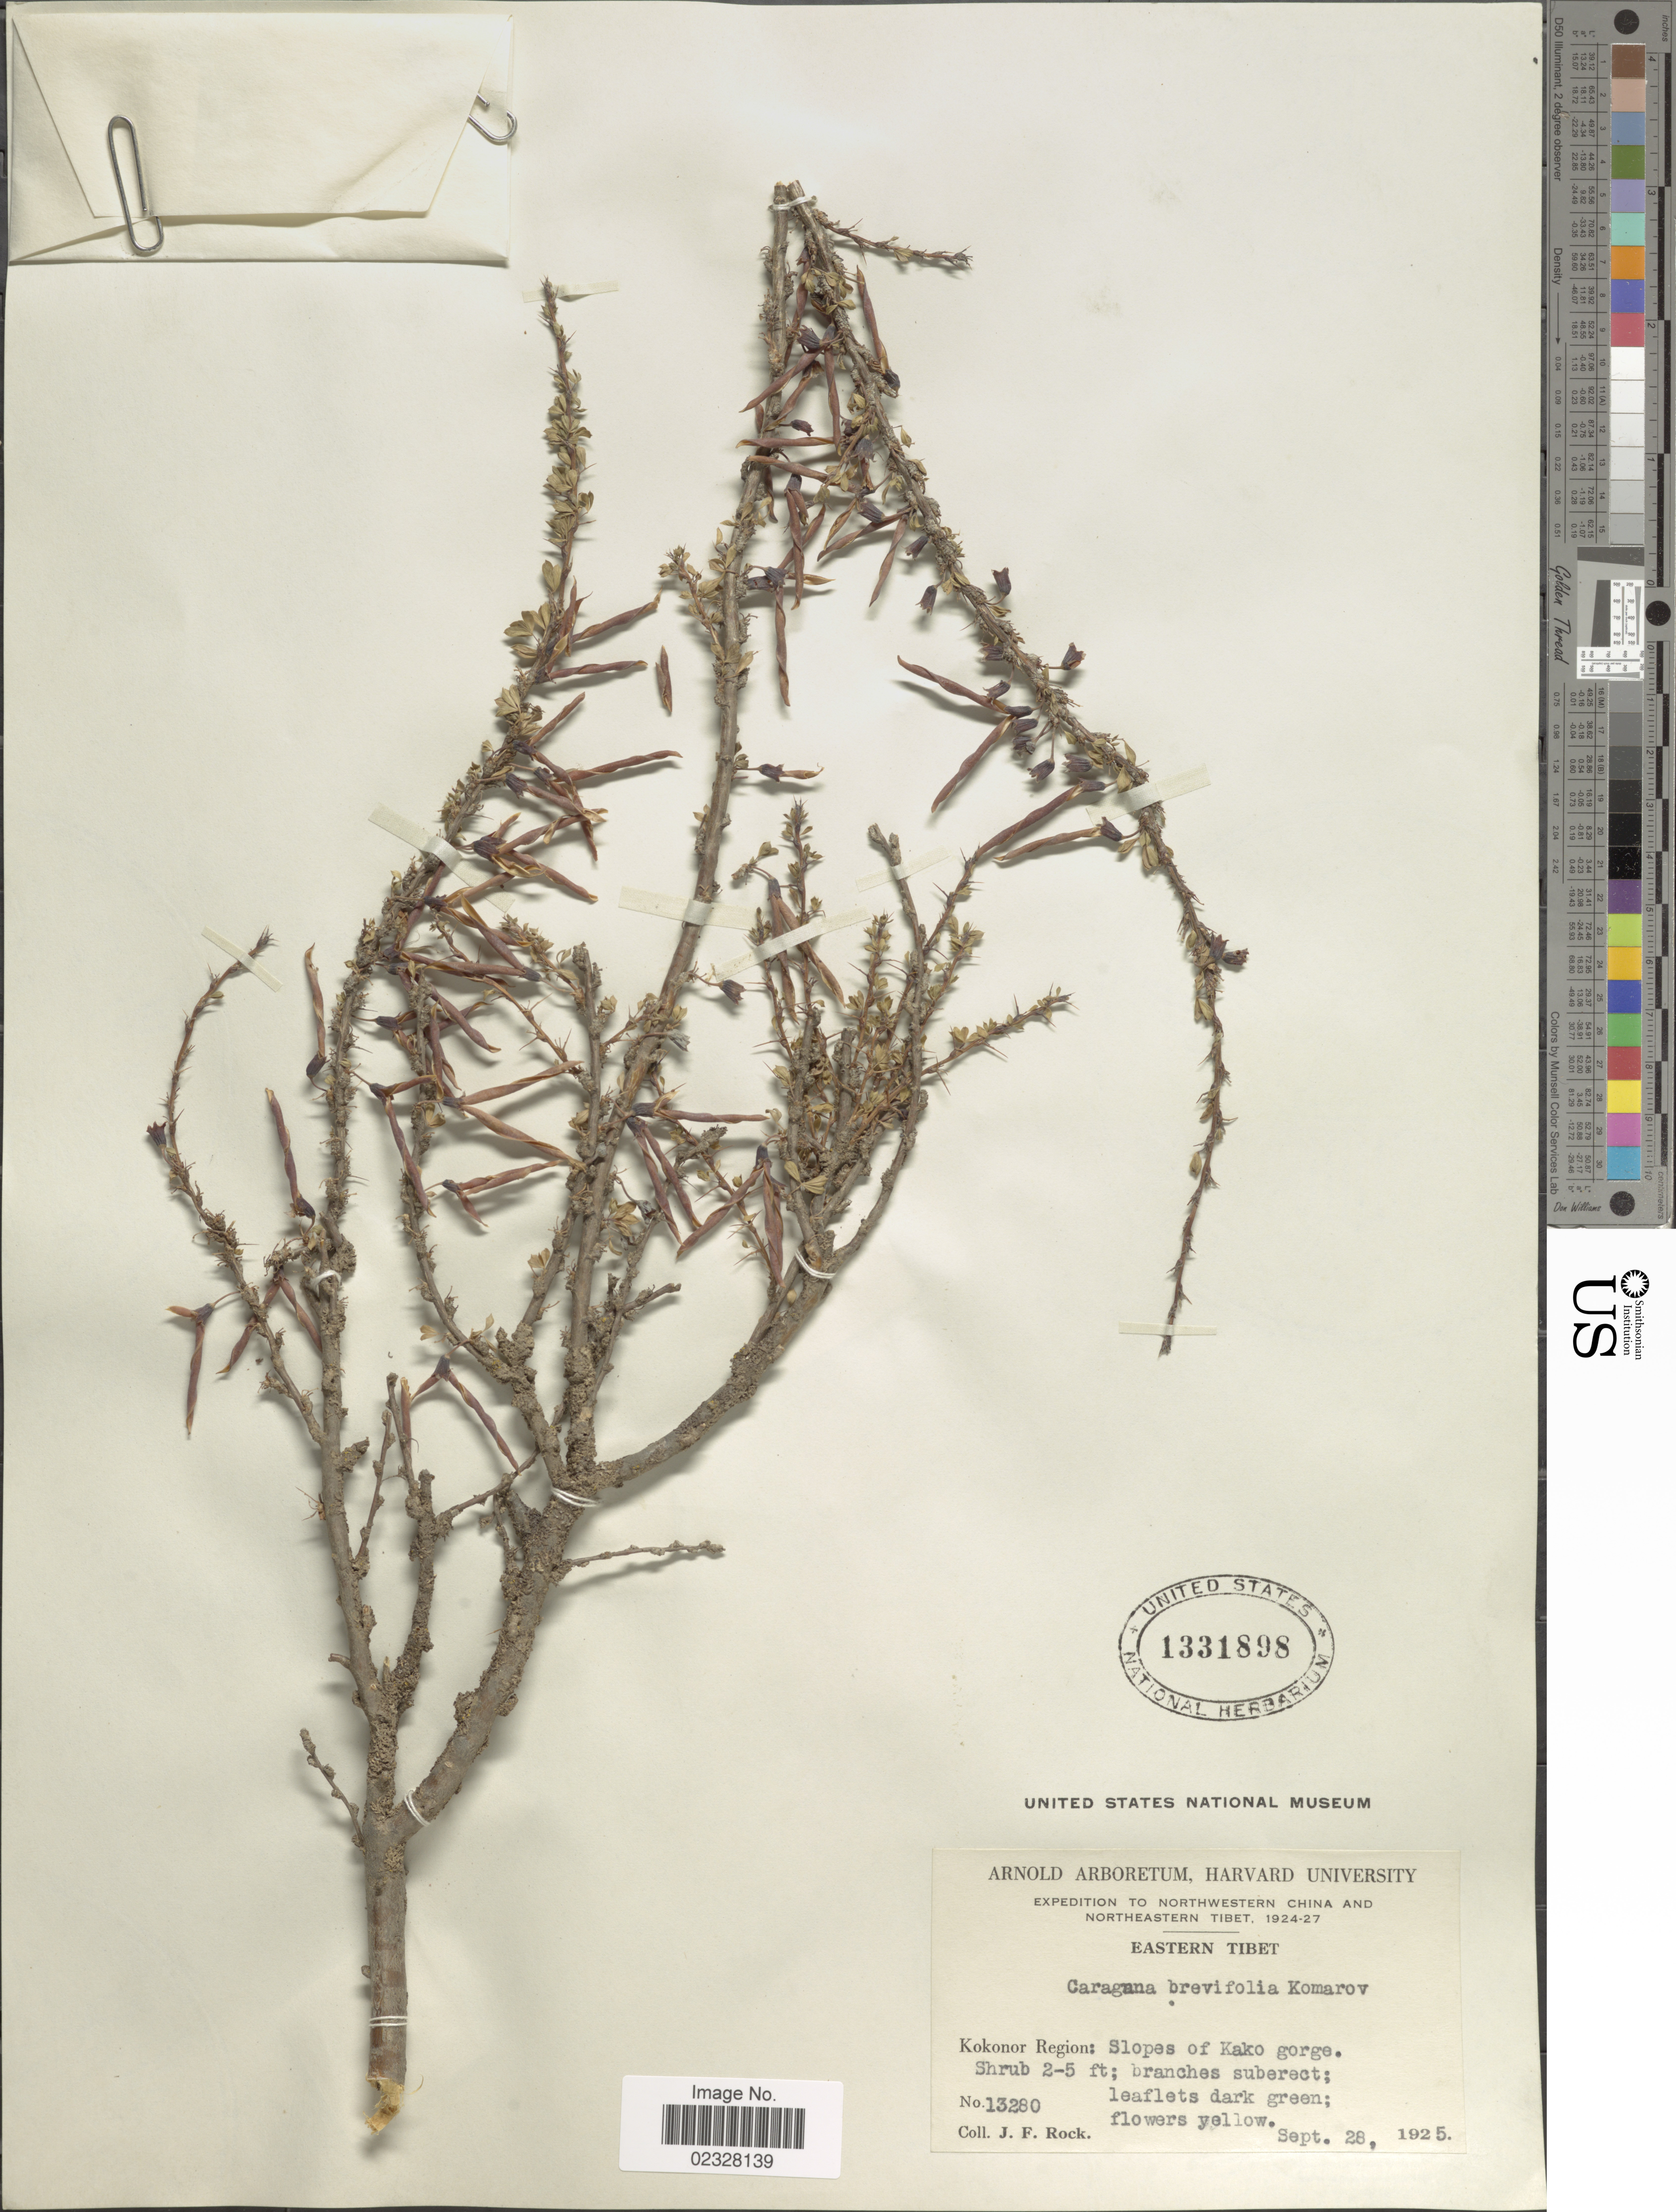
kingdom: Plantae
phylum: Tracheophyta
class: Magnoliopsida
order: Fabales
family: Fabaceae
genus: Caragana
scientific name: Caragana brevifolia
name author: Kom.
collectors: J. Rock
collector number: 13280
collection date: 1925-09-28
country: China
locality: Eastern Tibet. Kokonor Region: Slopes of Kako gorge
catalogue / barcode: US 1331898